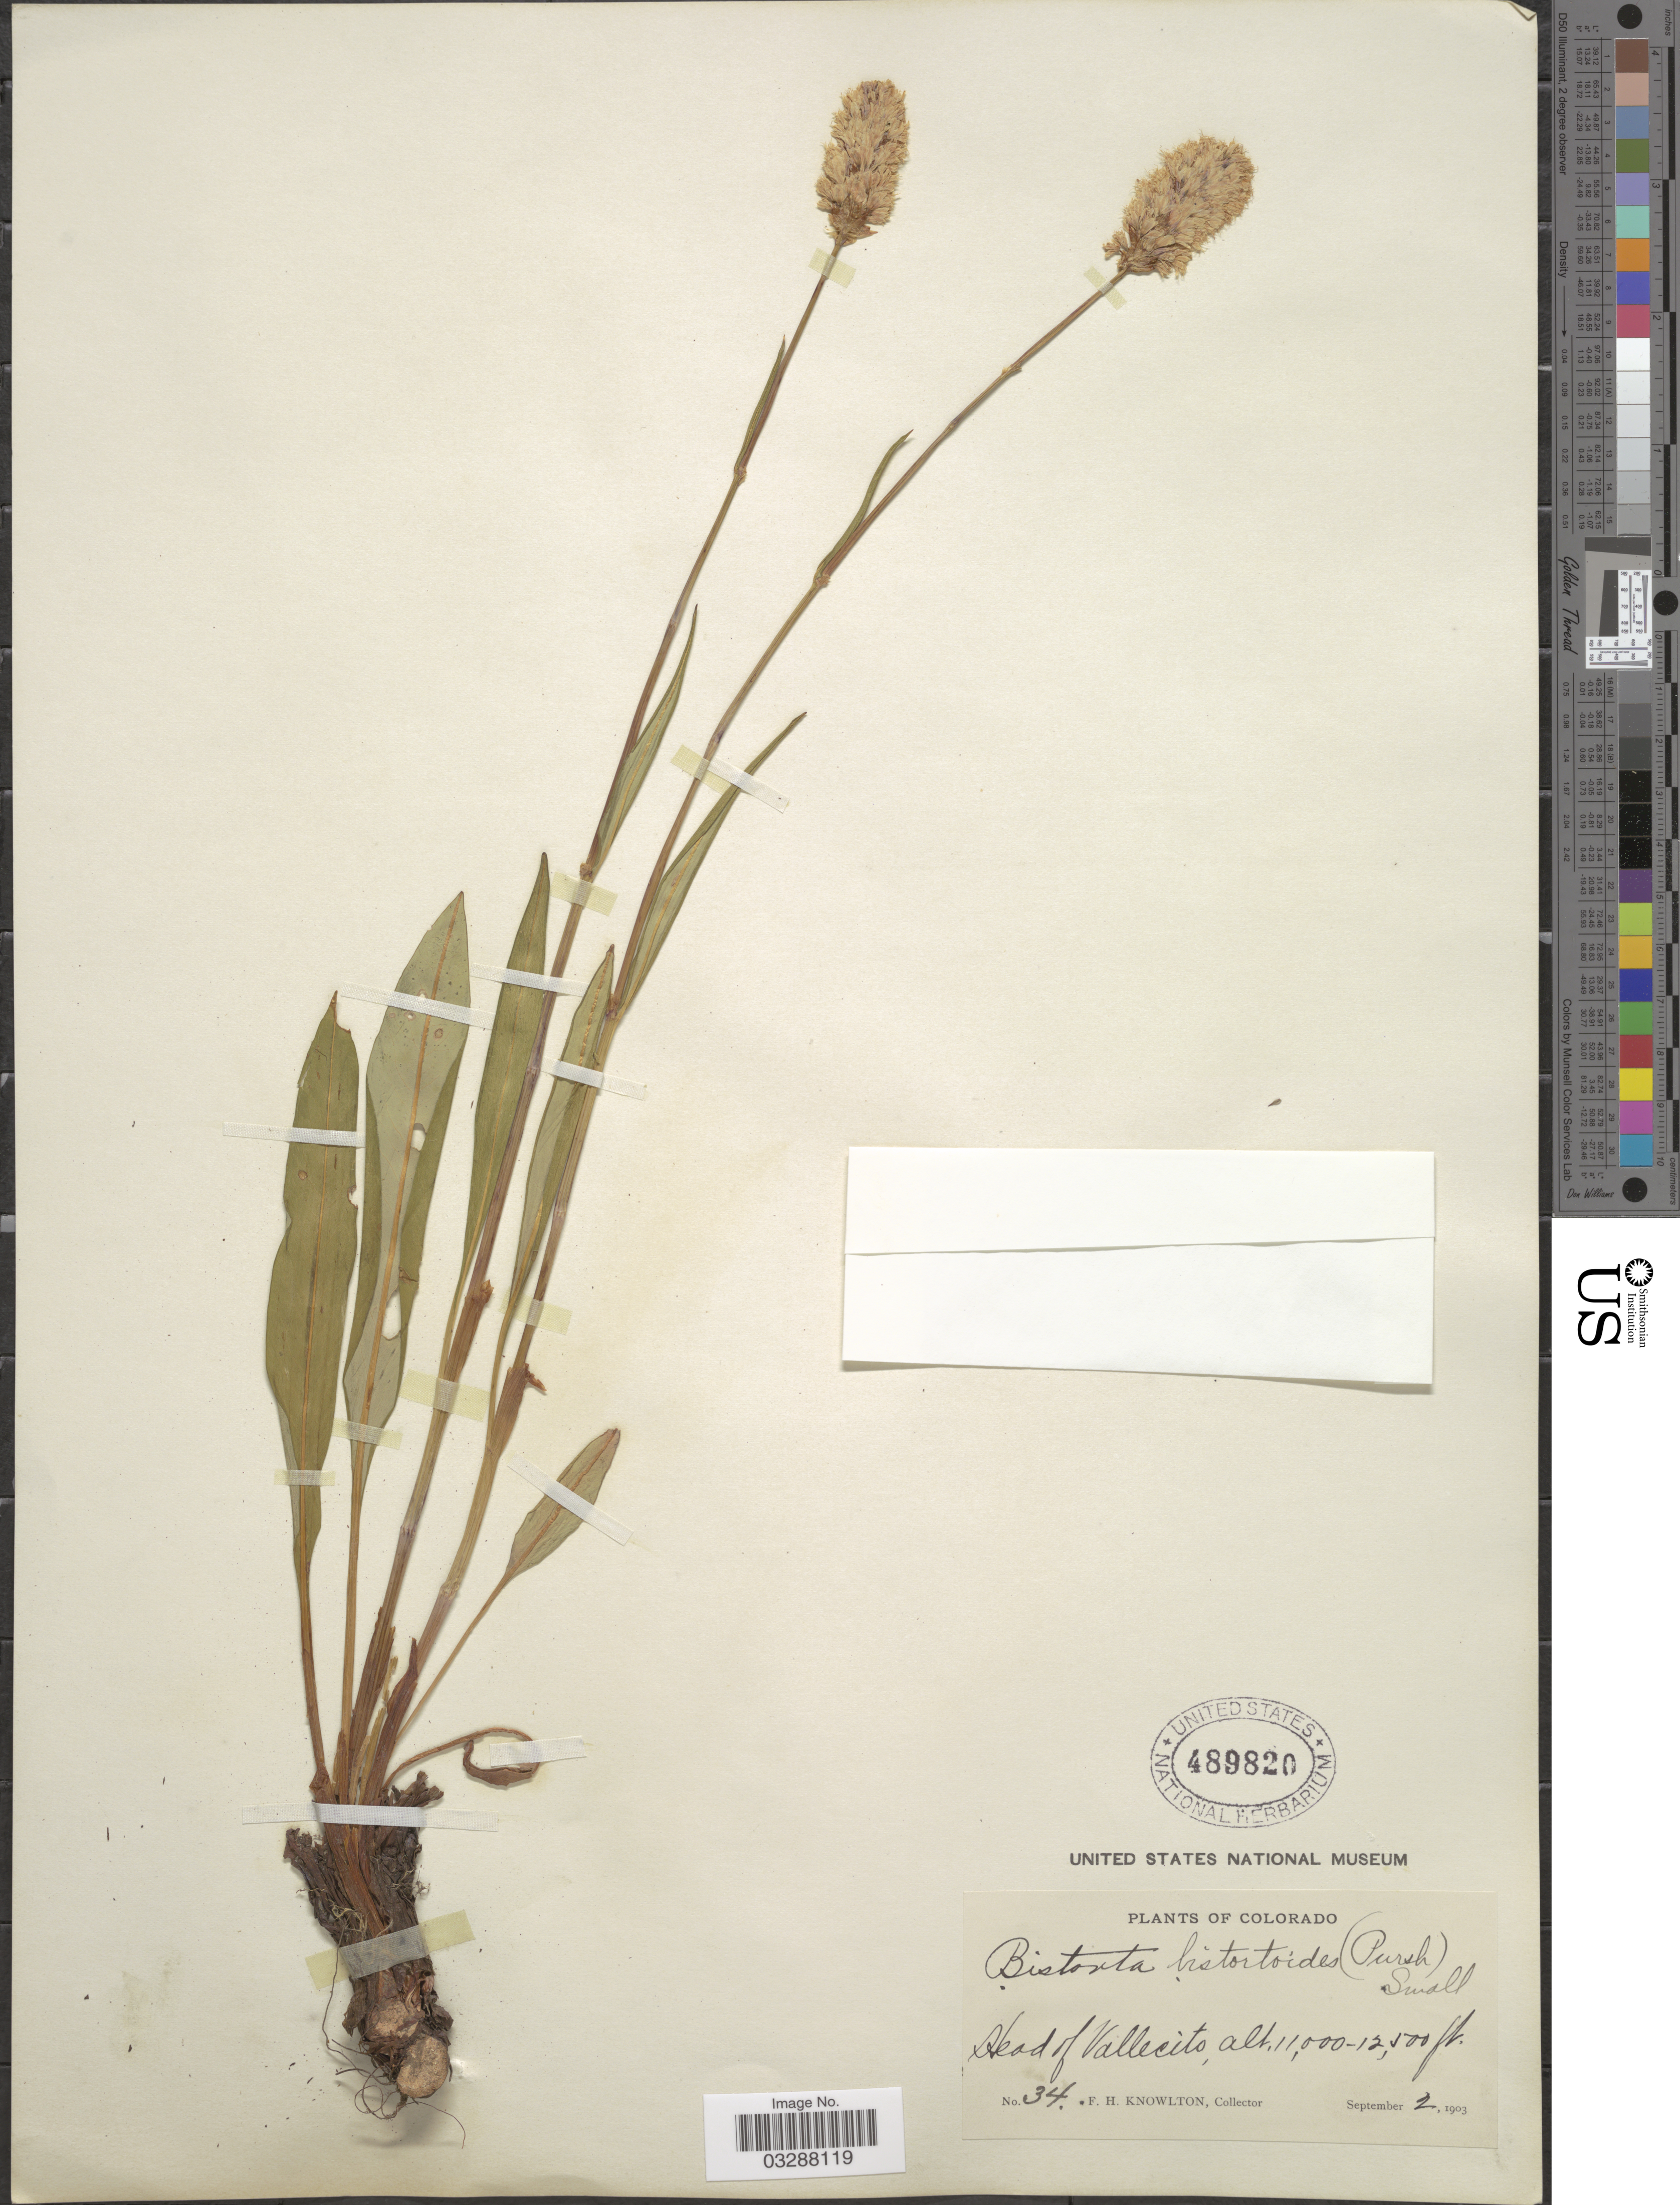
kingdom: Plantae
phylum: Tracheophyta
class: Magnoliopsida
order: Caryophyllales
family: Polygonaceae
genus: Bistorta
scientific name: Bistorta bistortoides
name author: (Pursh) Small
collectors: F. H. Knowlton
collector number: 34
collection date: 1903-09-02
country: United States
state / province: Colorado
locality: Head of Vallecito.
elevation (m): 3353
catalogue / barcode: US 489820